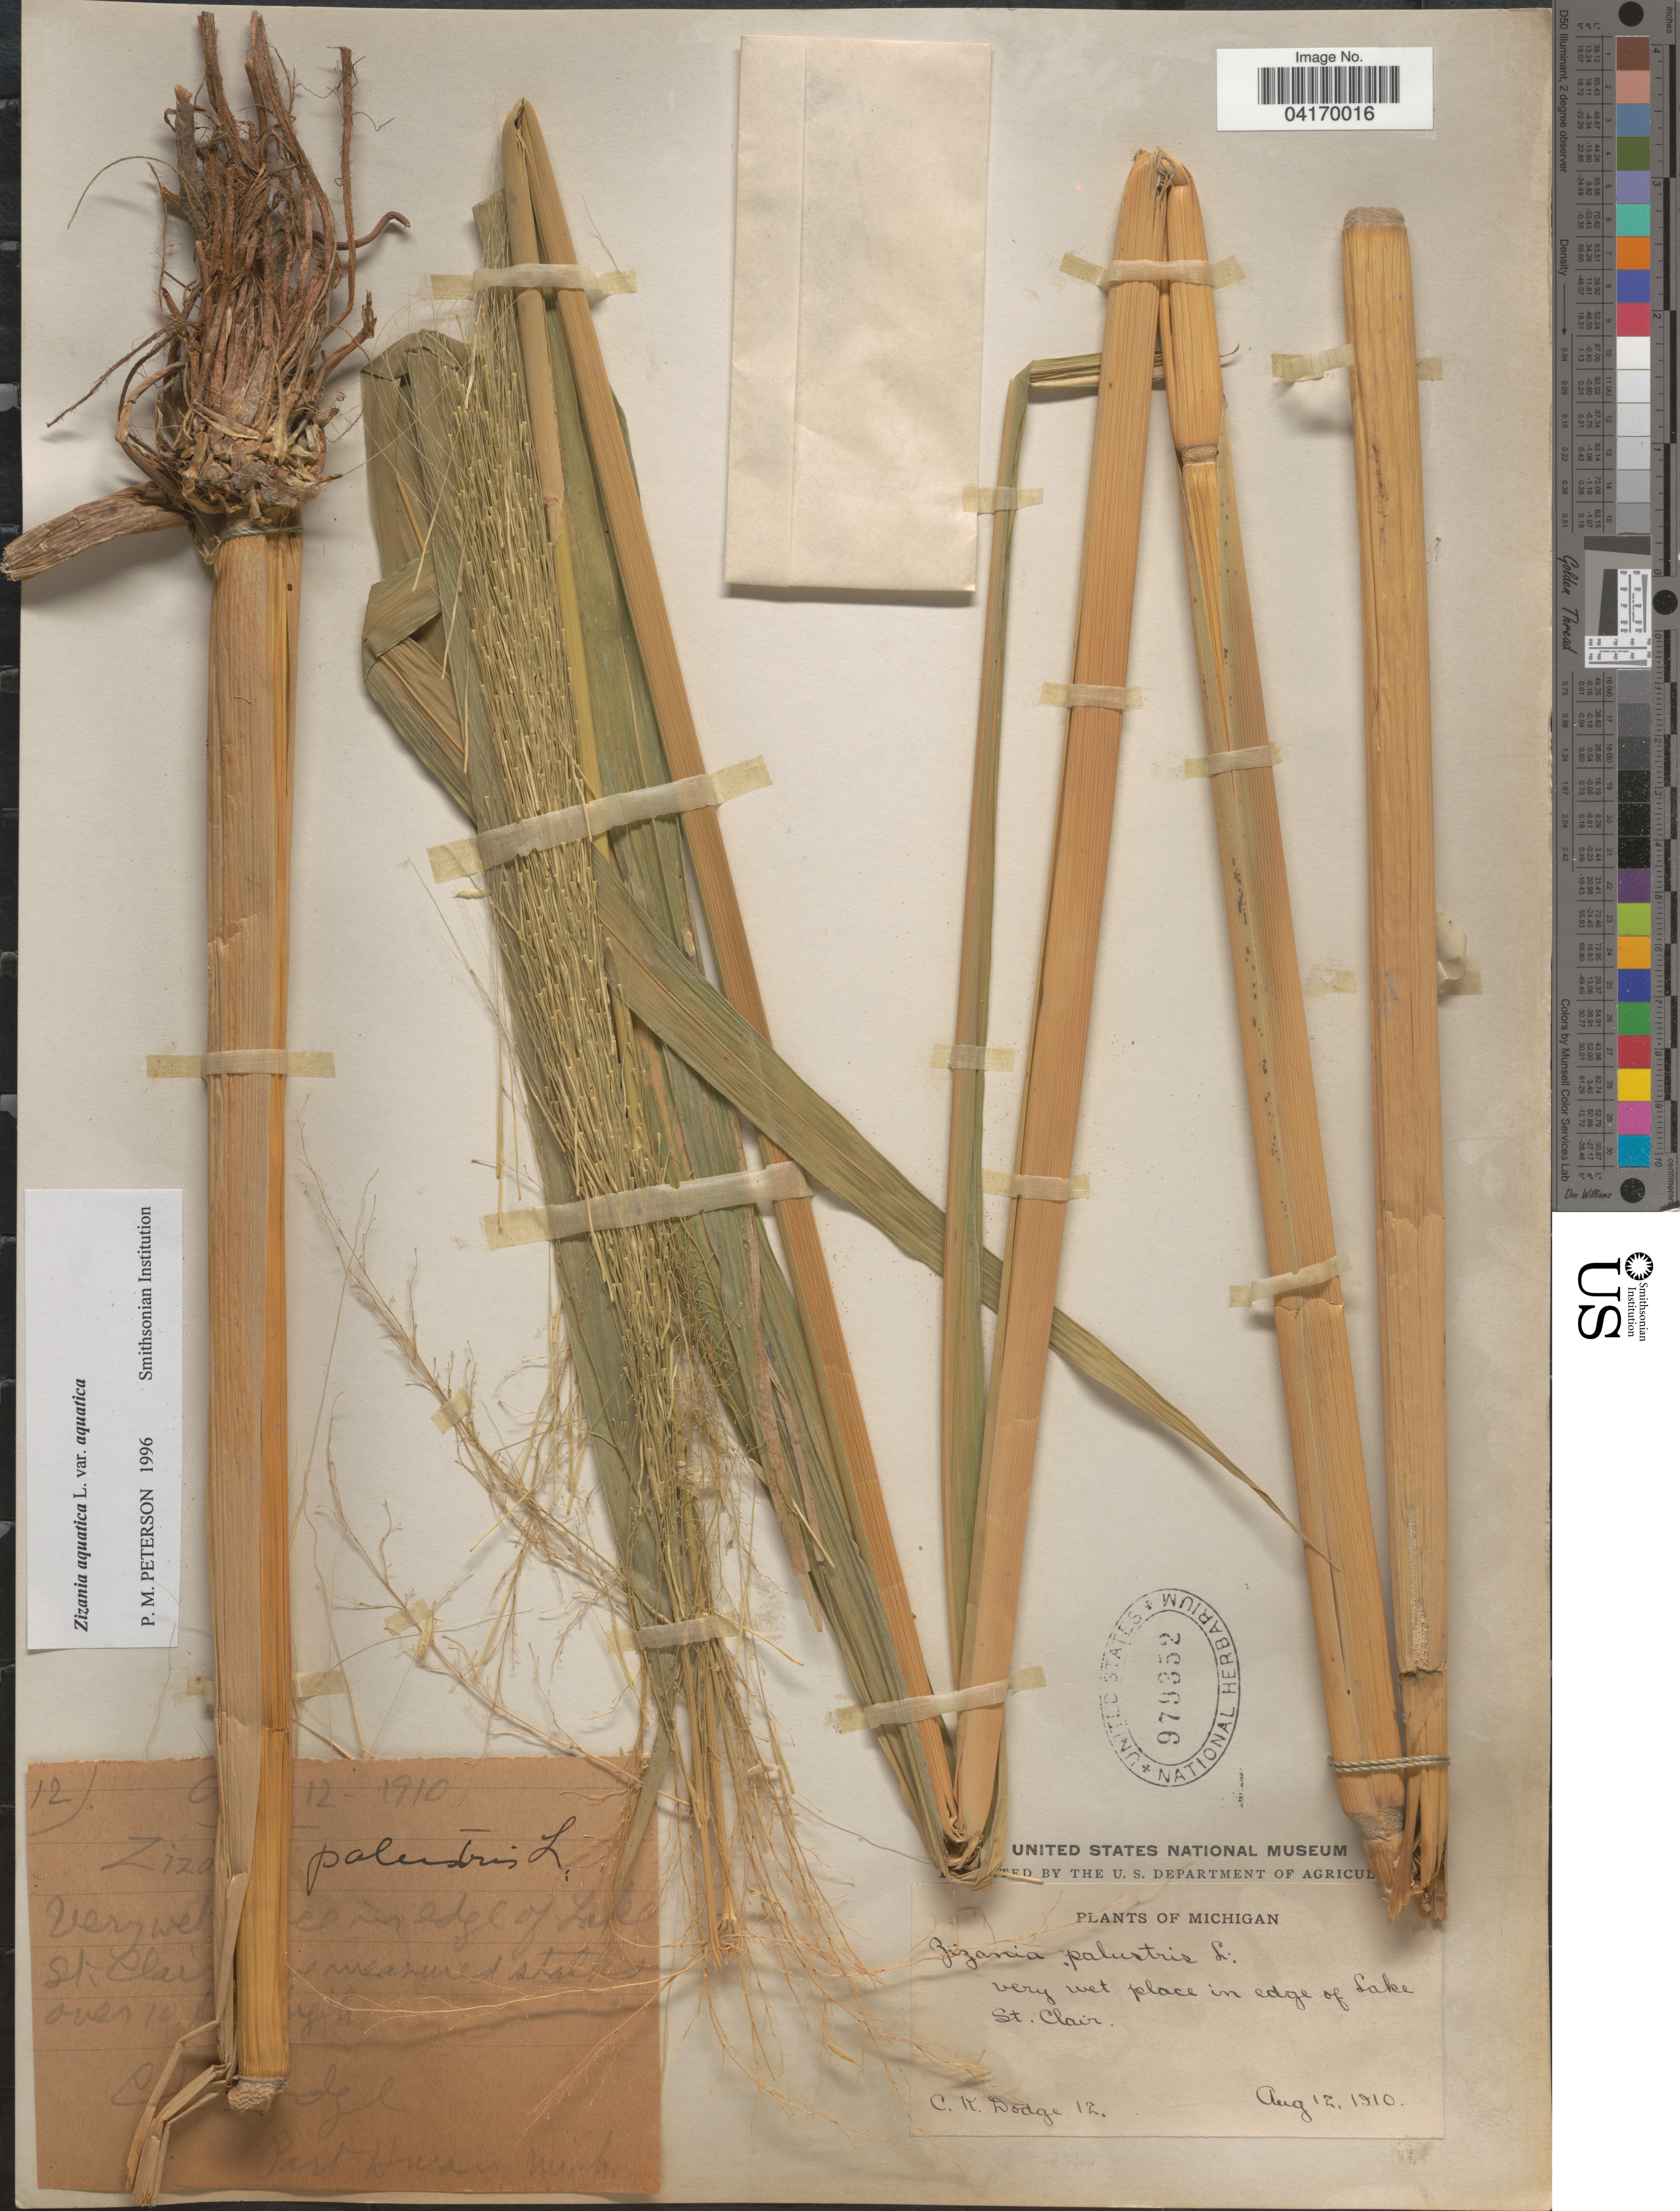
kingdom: Plantae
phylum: Tracheophyta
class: Liliopsida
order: Poales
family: Poaceae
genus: Zizania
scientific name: Zizania aquatica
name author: L.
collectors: C. Dodge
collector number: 12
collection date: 1910-08-12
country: United States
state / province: Michigan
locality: Very wet place in edge of Lake St. Clair.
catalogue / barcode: US 979352